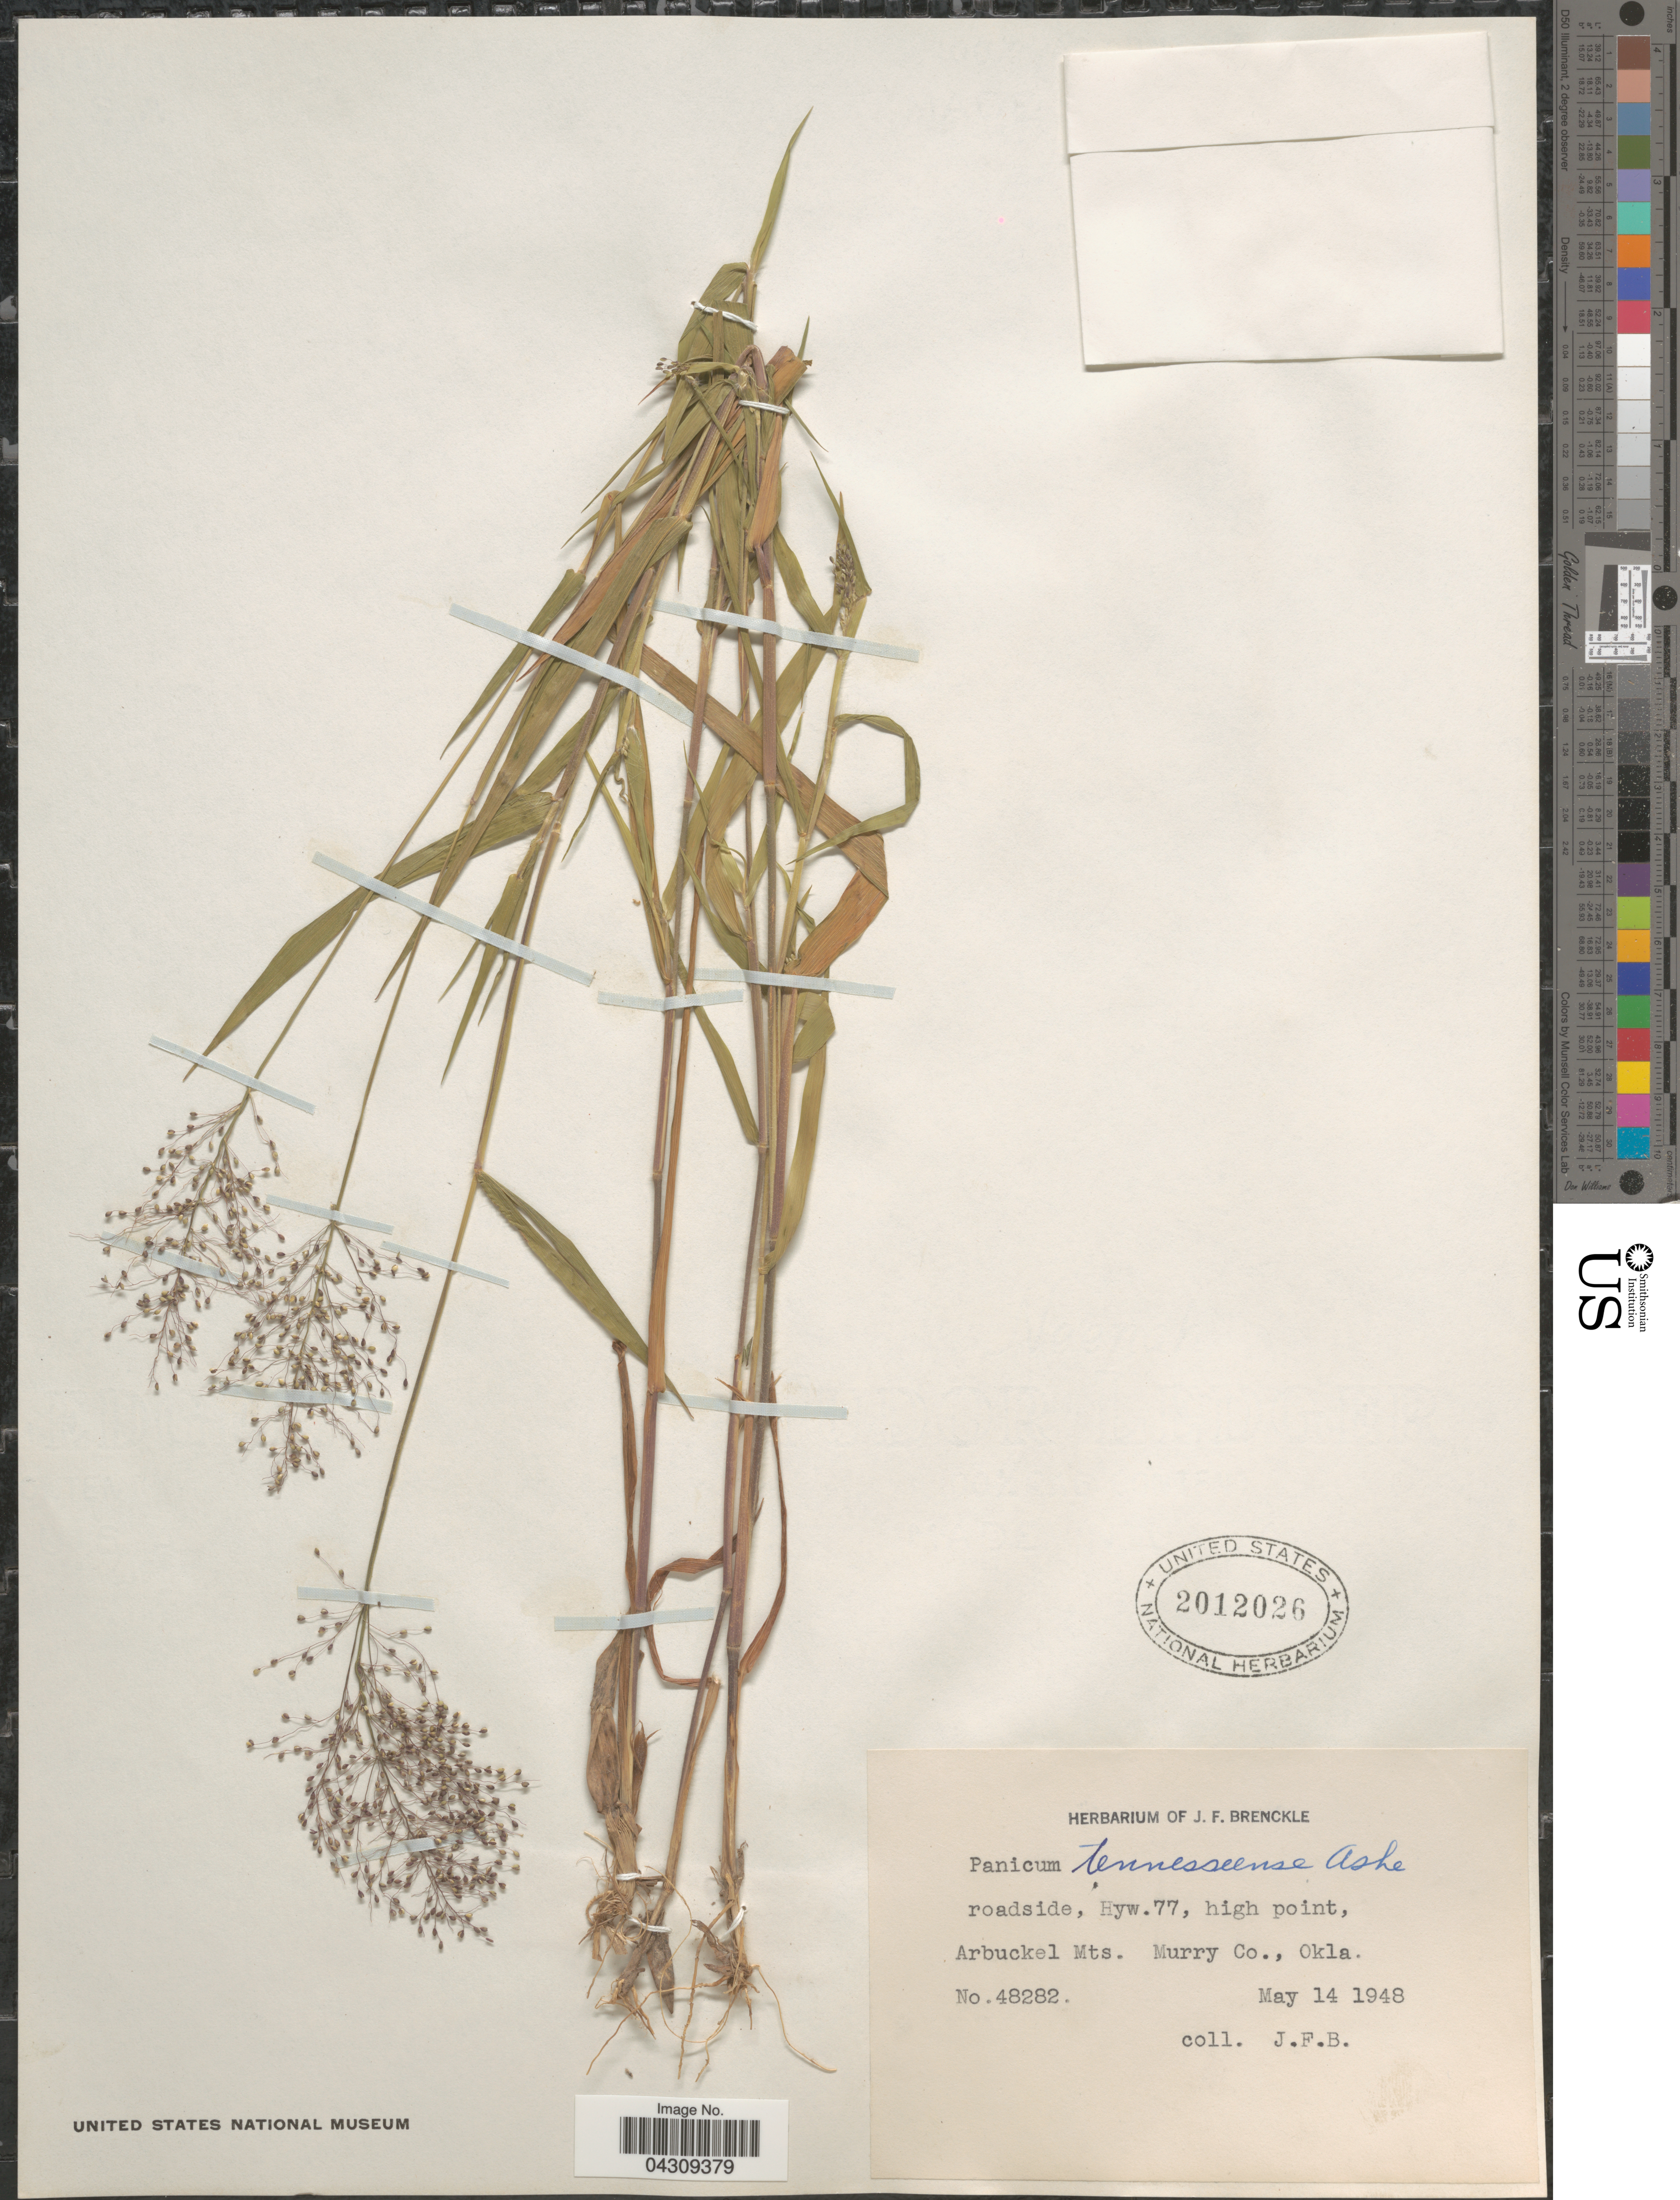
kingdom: Plantae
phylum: Tracheophyta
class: Liliopsida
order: Poales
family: Poaceae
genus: Dichanthelium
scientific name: Dichanthelium acuminatum var. acuminatum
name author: (Sw.) Gould & C.A. Clark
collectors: J. Brenckle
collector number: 48282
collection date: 1948-05-14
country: United States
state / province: Oklahoma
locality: Roadside, Hyw. 77, high point, Arbuckel Mts. Murry Co.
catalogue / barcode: US 2012026